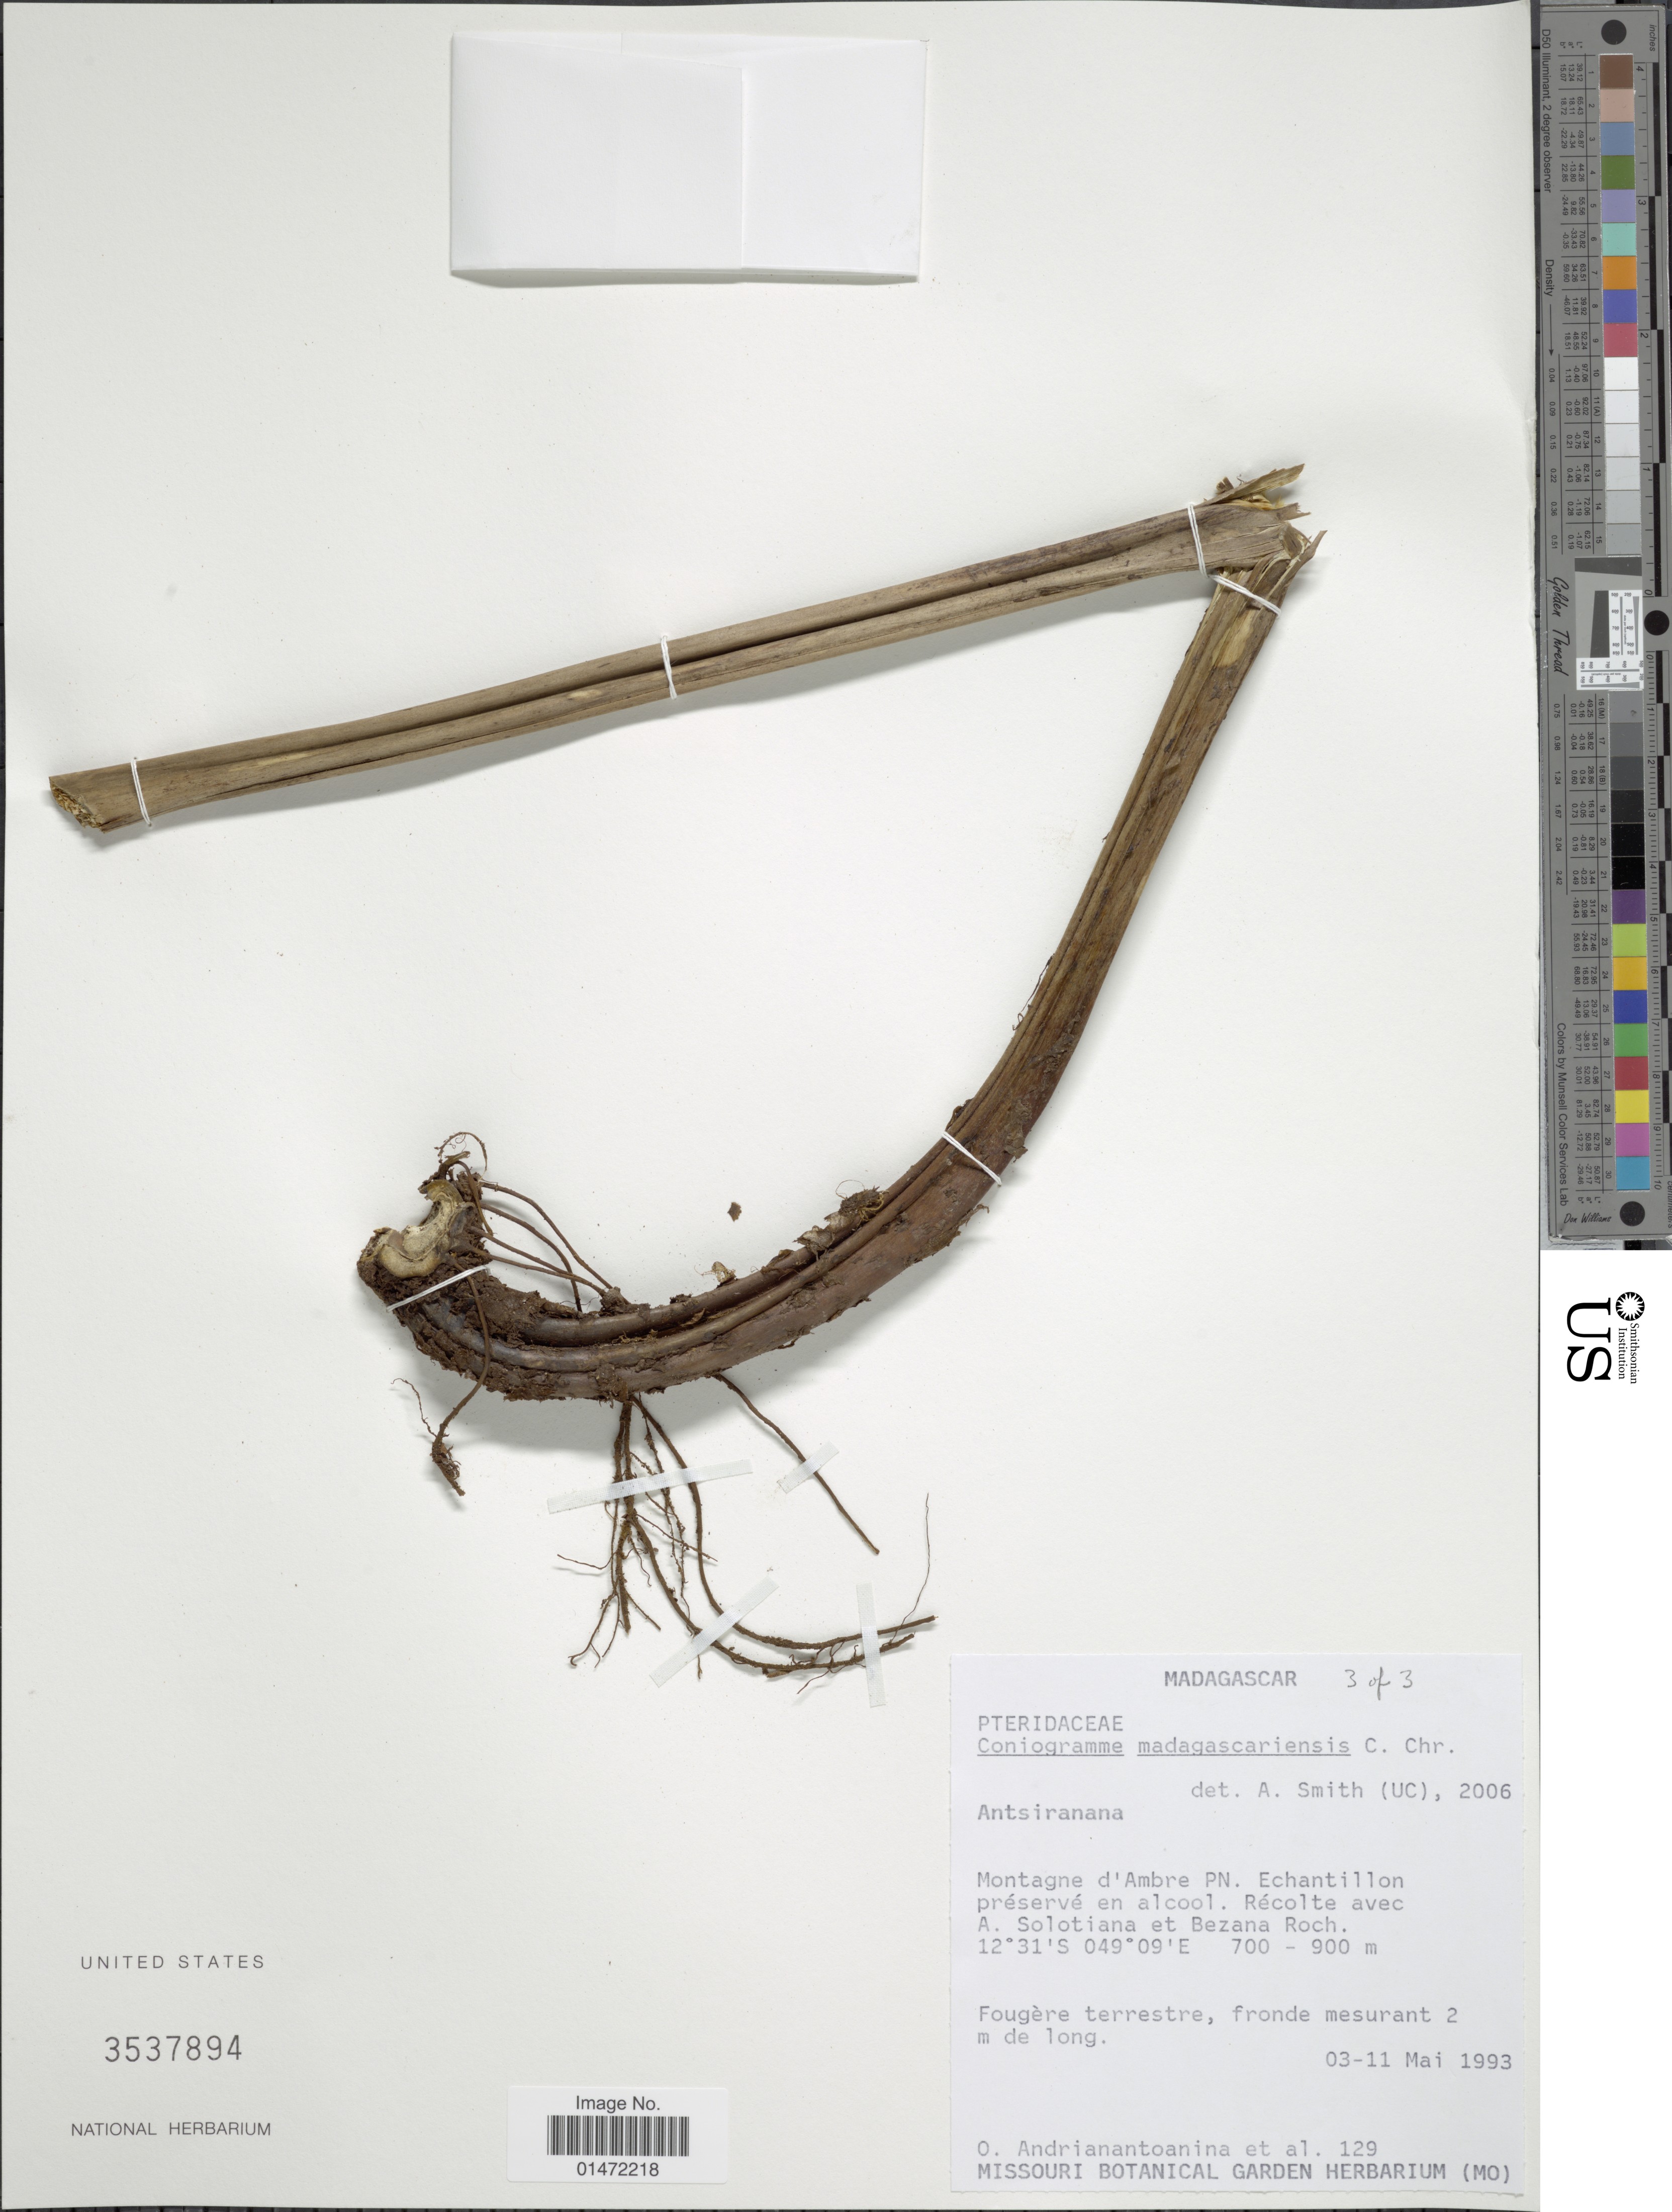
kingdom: Plantae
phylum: Tracheophyta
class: Polypodiopsida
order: Polypodiales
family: Pteridaceae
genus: Coniogramme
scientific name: Coniogramme madagascariensis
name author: C. Chr.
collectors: O. Andrianantoanina, A. Solotiana & R. Bezana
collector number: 129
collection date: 1993-05-03/1993-05-11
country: Madagascar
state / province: Diana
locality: Montagne d'Ambre PN. Echantillon préservé en alcool.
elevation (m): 700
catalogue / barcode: US 3537894